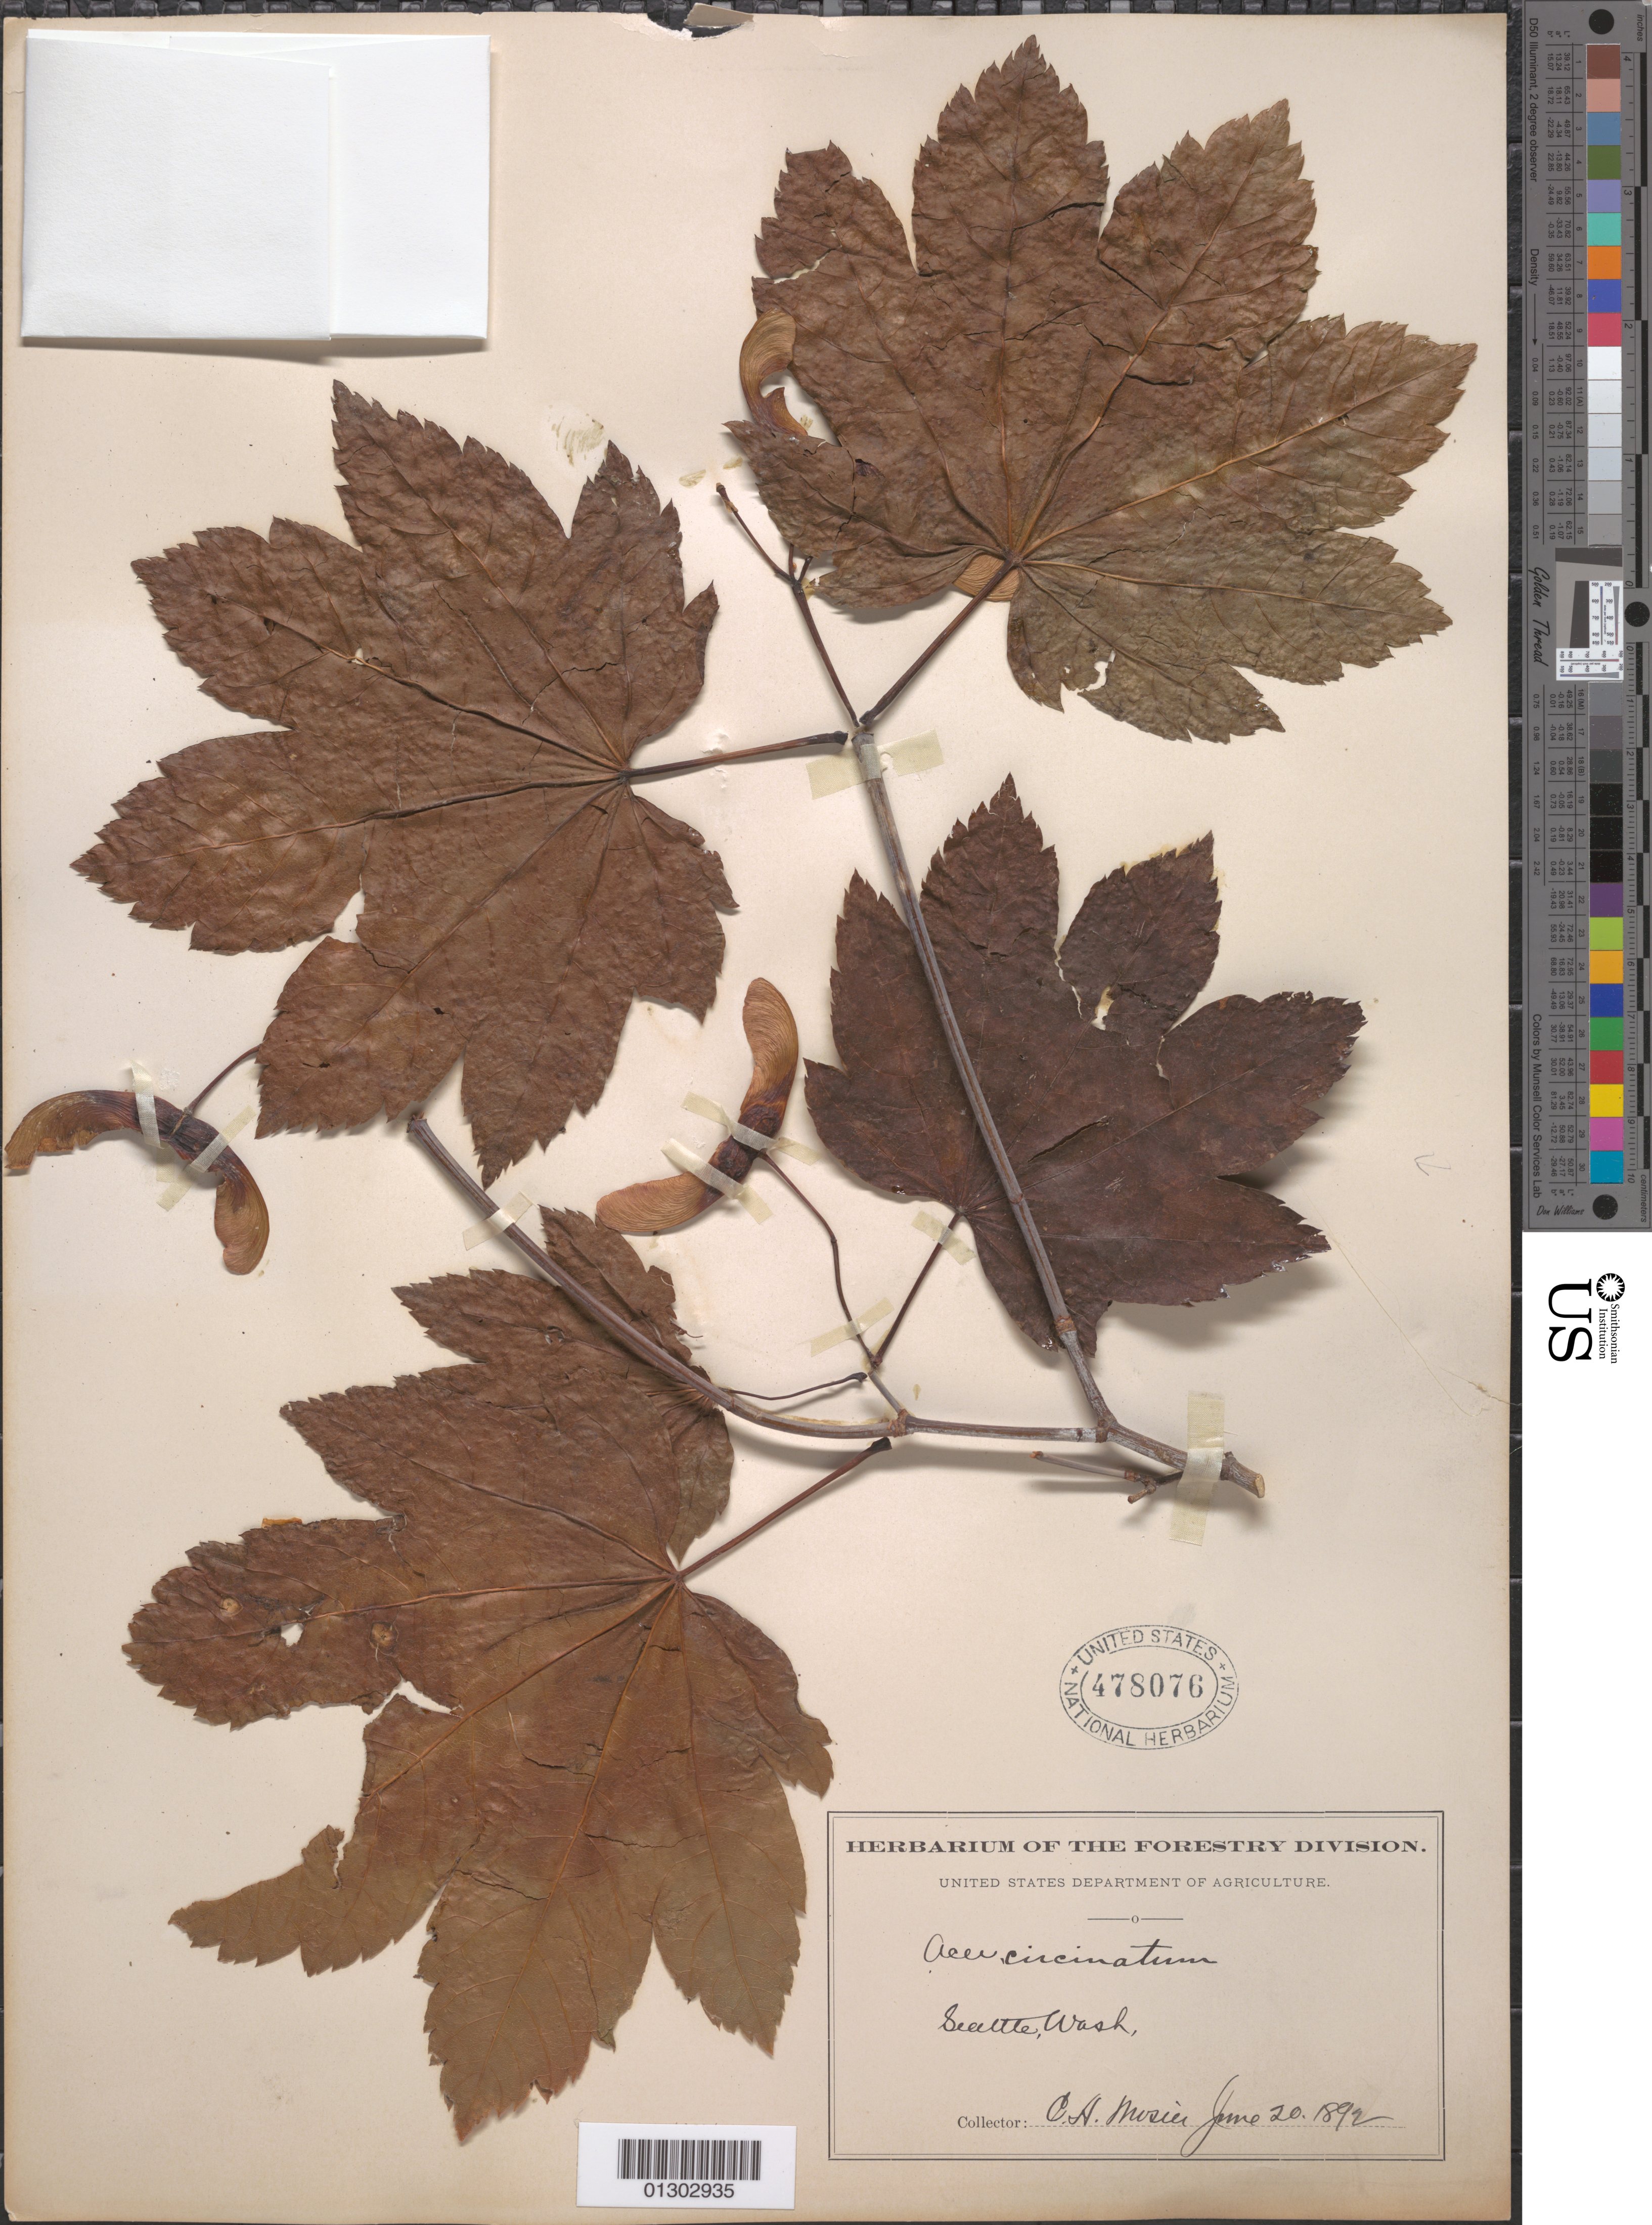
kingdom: Plantae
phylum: Tracheophyta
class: Magnoliopsida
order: Sapindales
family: Sapindaceae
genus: Acer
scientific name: Acer circinatum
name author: Pursh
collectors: C. A. Mosier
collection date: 1892-06-20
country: United States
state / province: Washington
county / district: King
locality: Seattle.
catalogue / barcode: US 478076